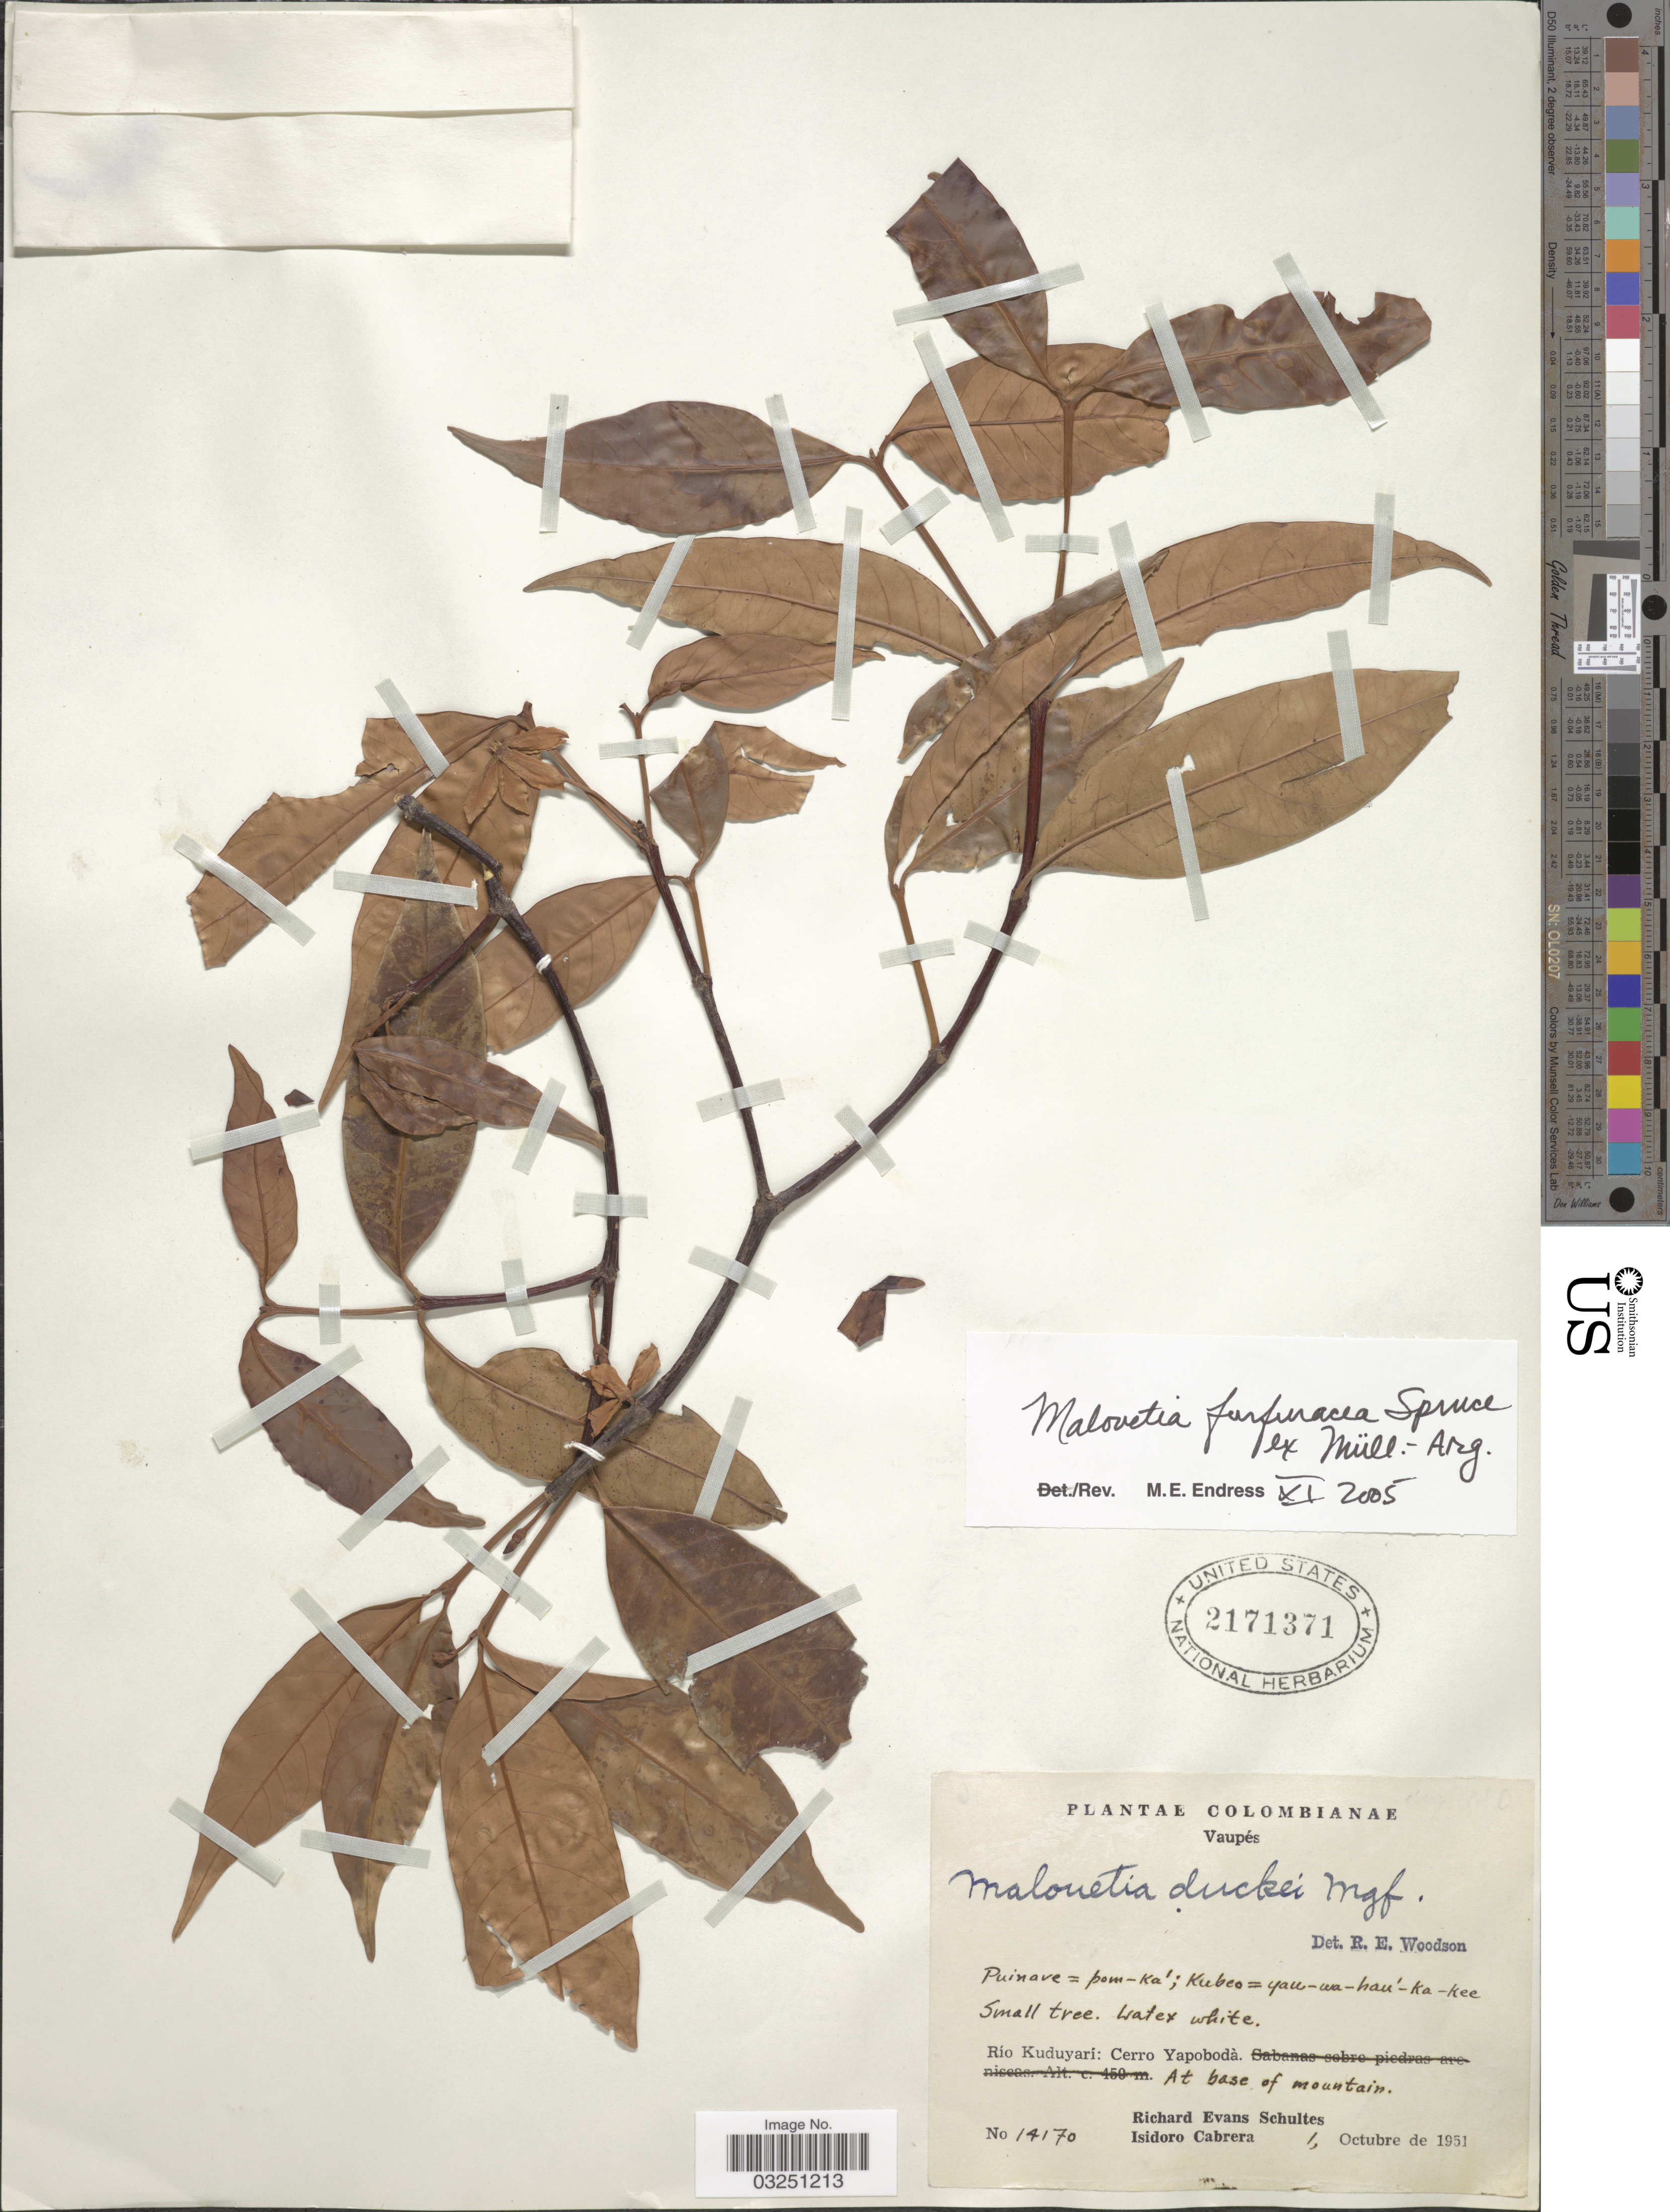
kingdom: Plantae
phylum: Tracheophyta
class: Magnoliopsida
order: Gentianales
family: Apocynaceae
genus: Malouetia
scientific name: Malouetia furfuracea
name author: Benth. ex Müll. Arg.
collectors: R. E. Schultes & I. Cabrera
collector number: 14170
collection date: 1951-10-01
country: Colombia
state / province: Vaupés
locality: Río Kuduyarí: Cerro Yapobodà. At base of mountain.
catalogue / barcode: US 2171371